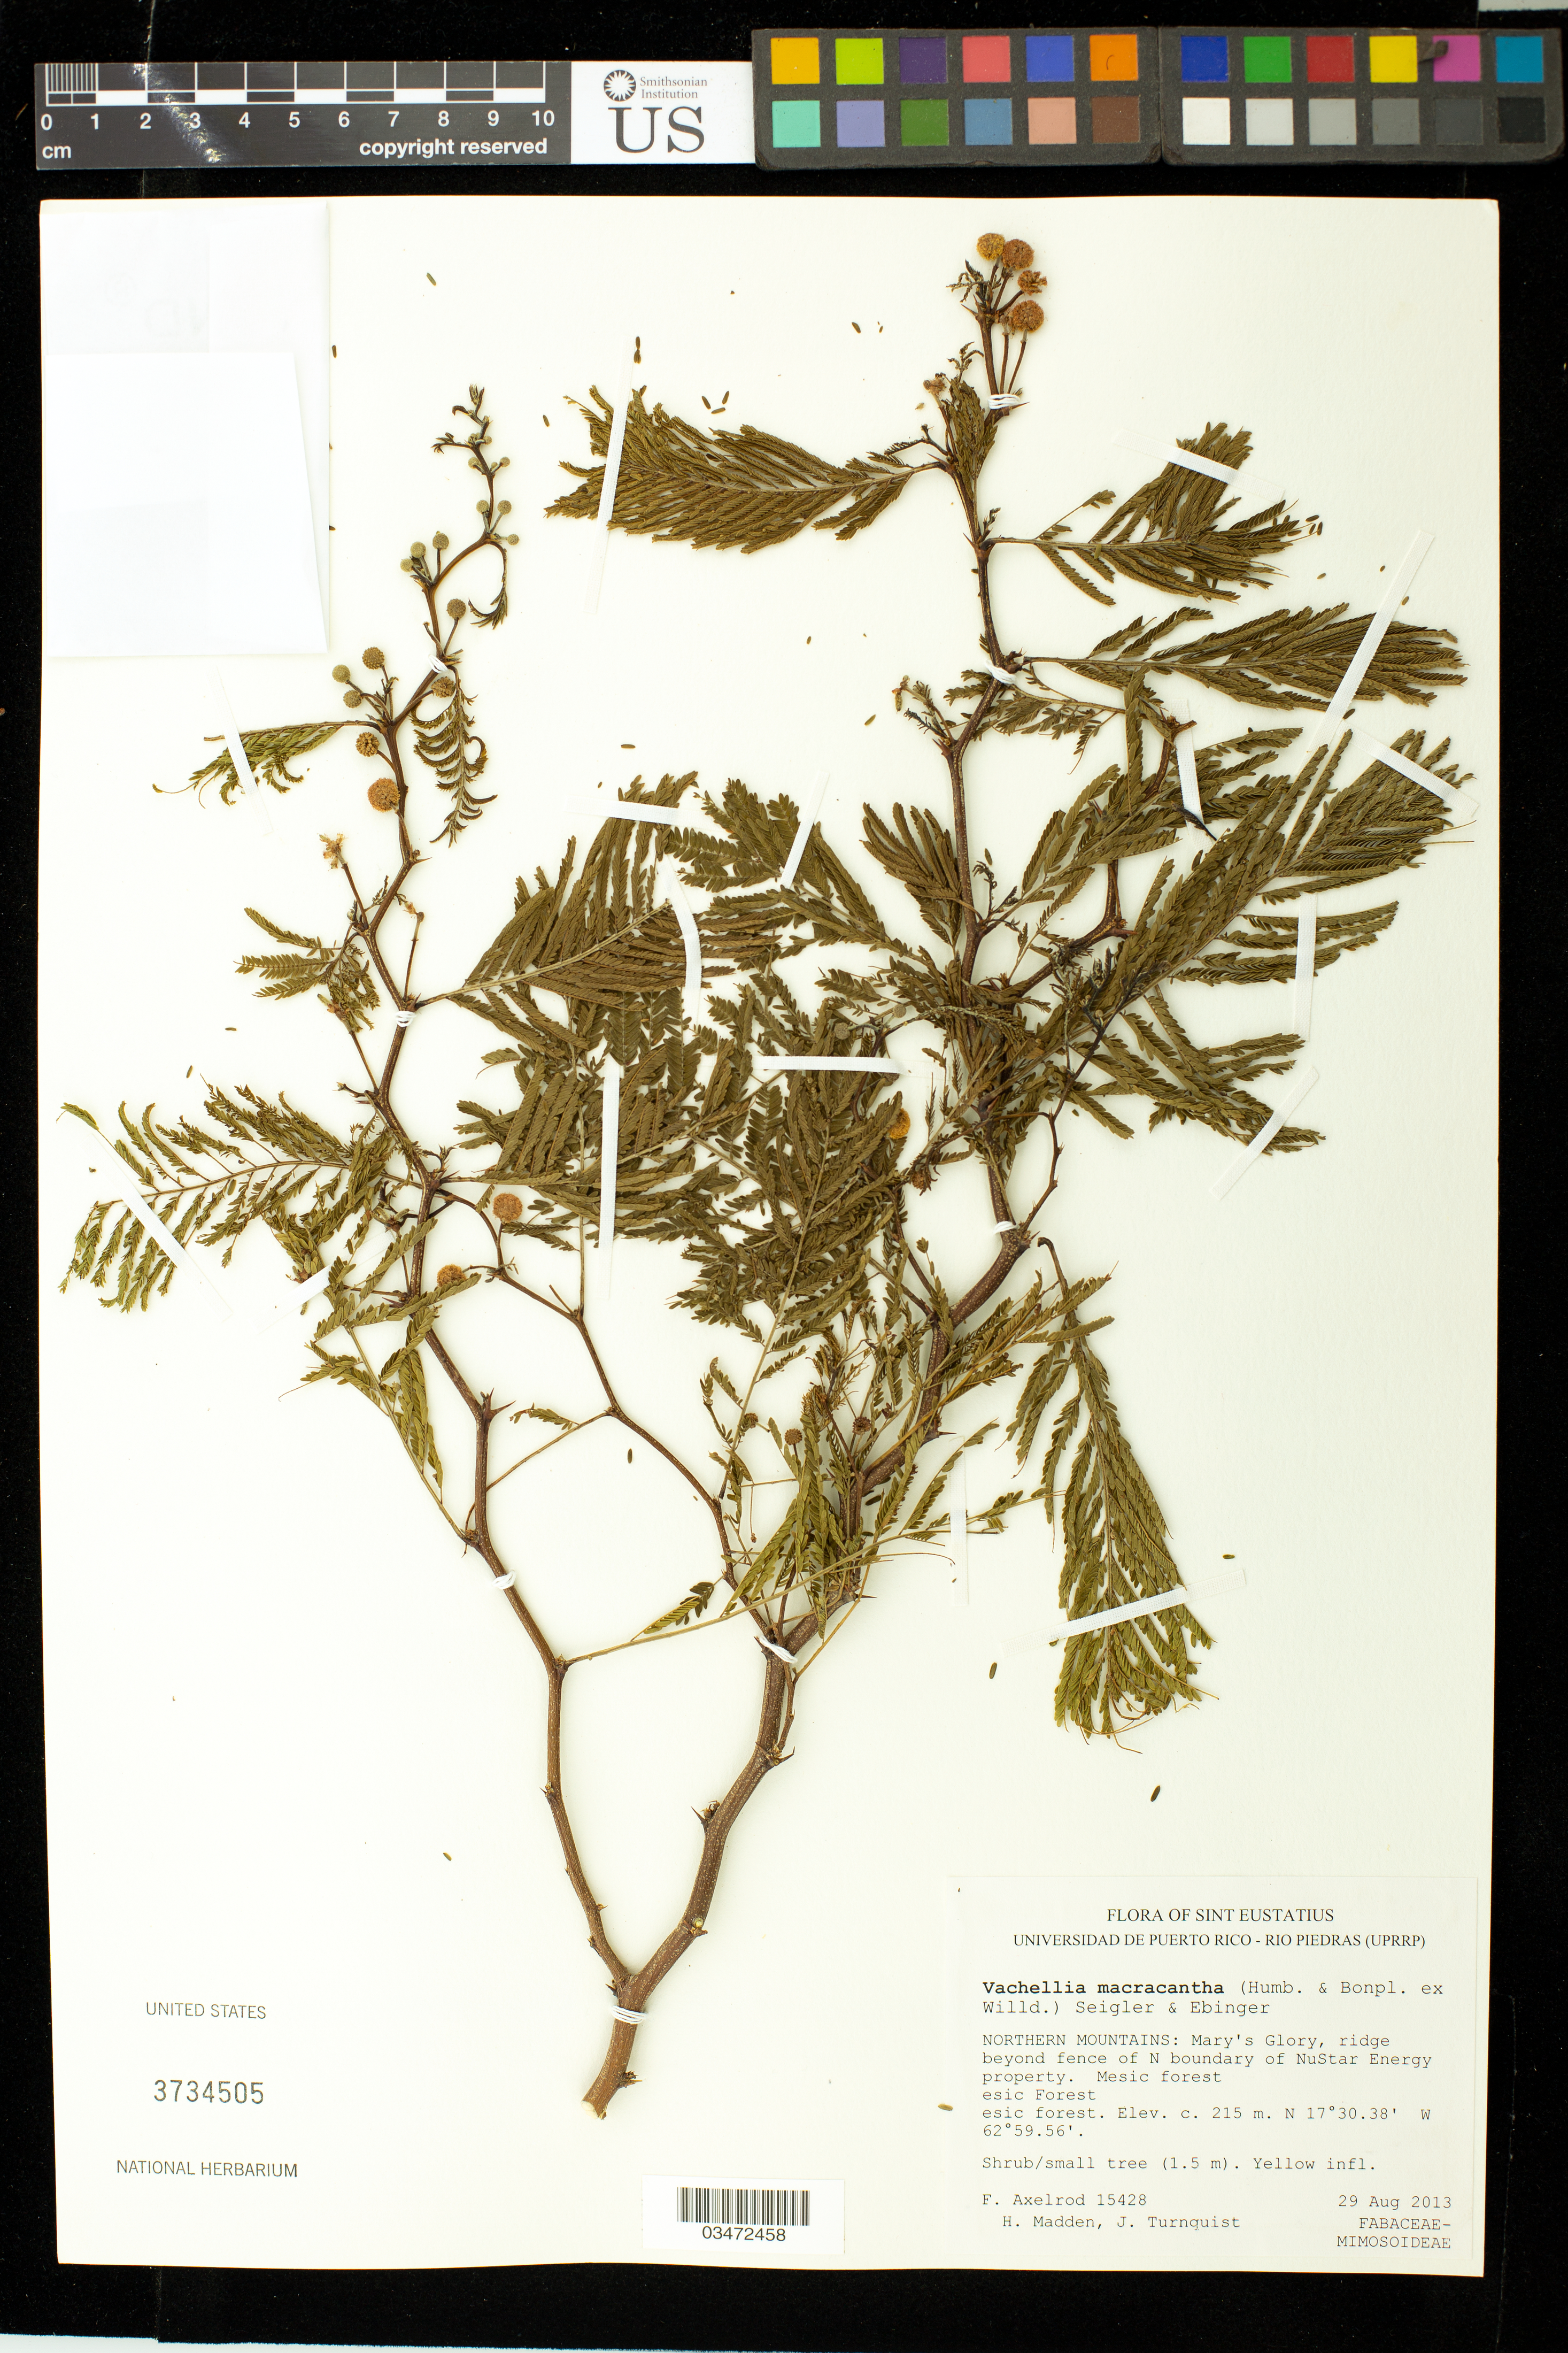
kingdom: Plantae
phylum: Tracheophyta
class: Magnoliopsida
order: Fabales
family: Fabaceae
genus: Vachellia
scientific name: Vachellia macracantha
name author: (Humb. & Bonpl. ex Willd.) Seigler & Ebinger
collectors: F. S. Axelrod, H. Madden & J. Turnquist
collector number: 15428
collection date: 2013-08-29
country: Netherlands Antilles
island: St. Eustatius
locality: Northern Mountains. Mary's Gloory, ridge beyond fence of N boundary of NuStar Energy property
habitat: Mesic forest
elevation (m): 215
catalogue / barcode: US 3734505